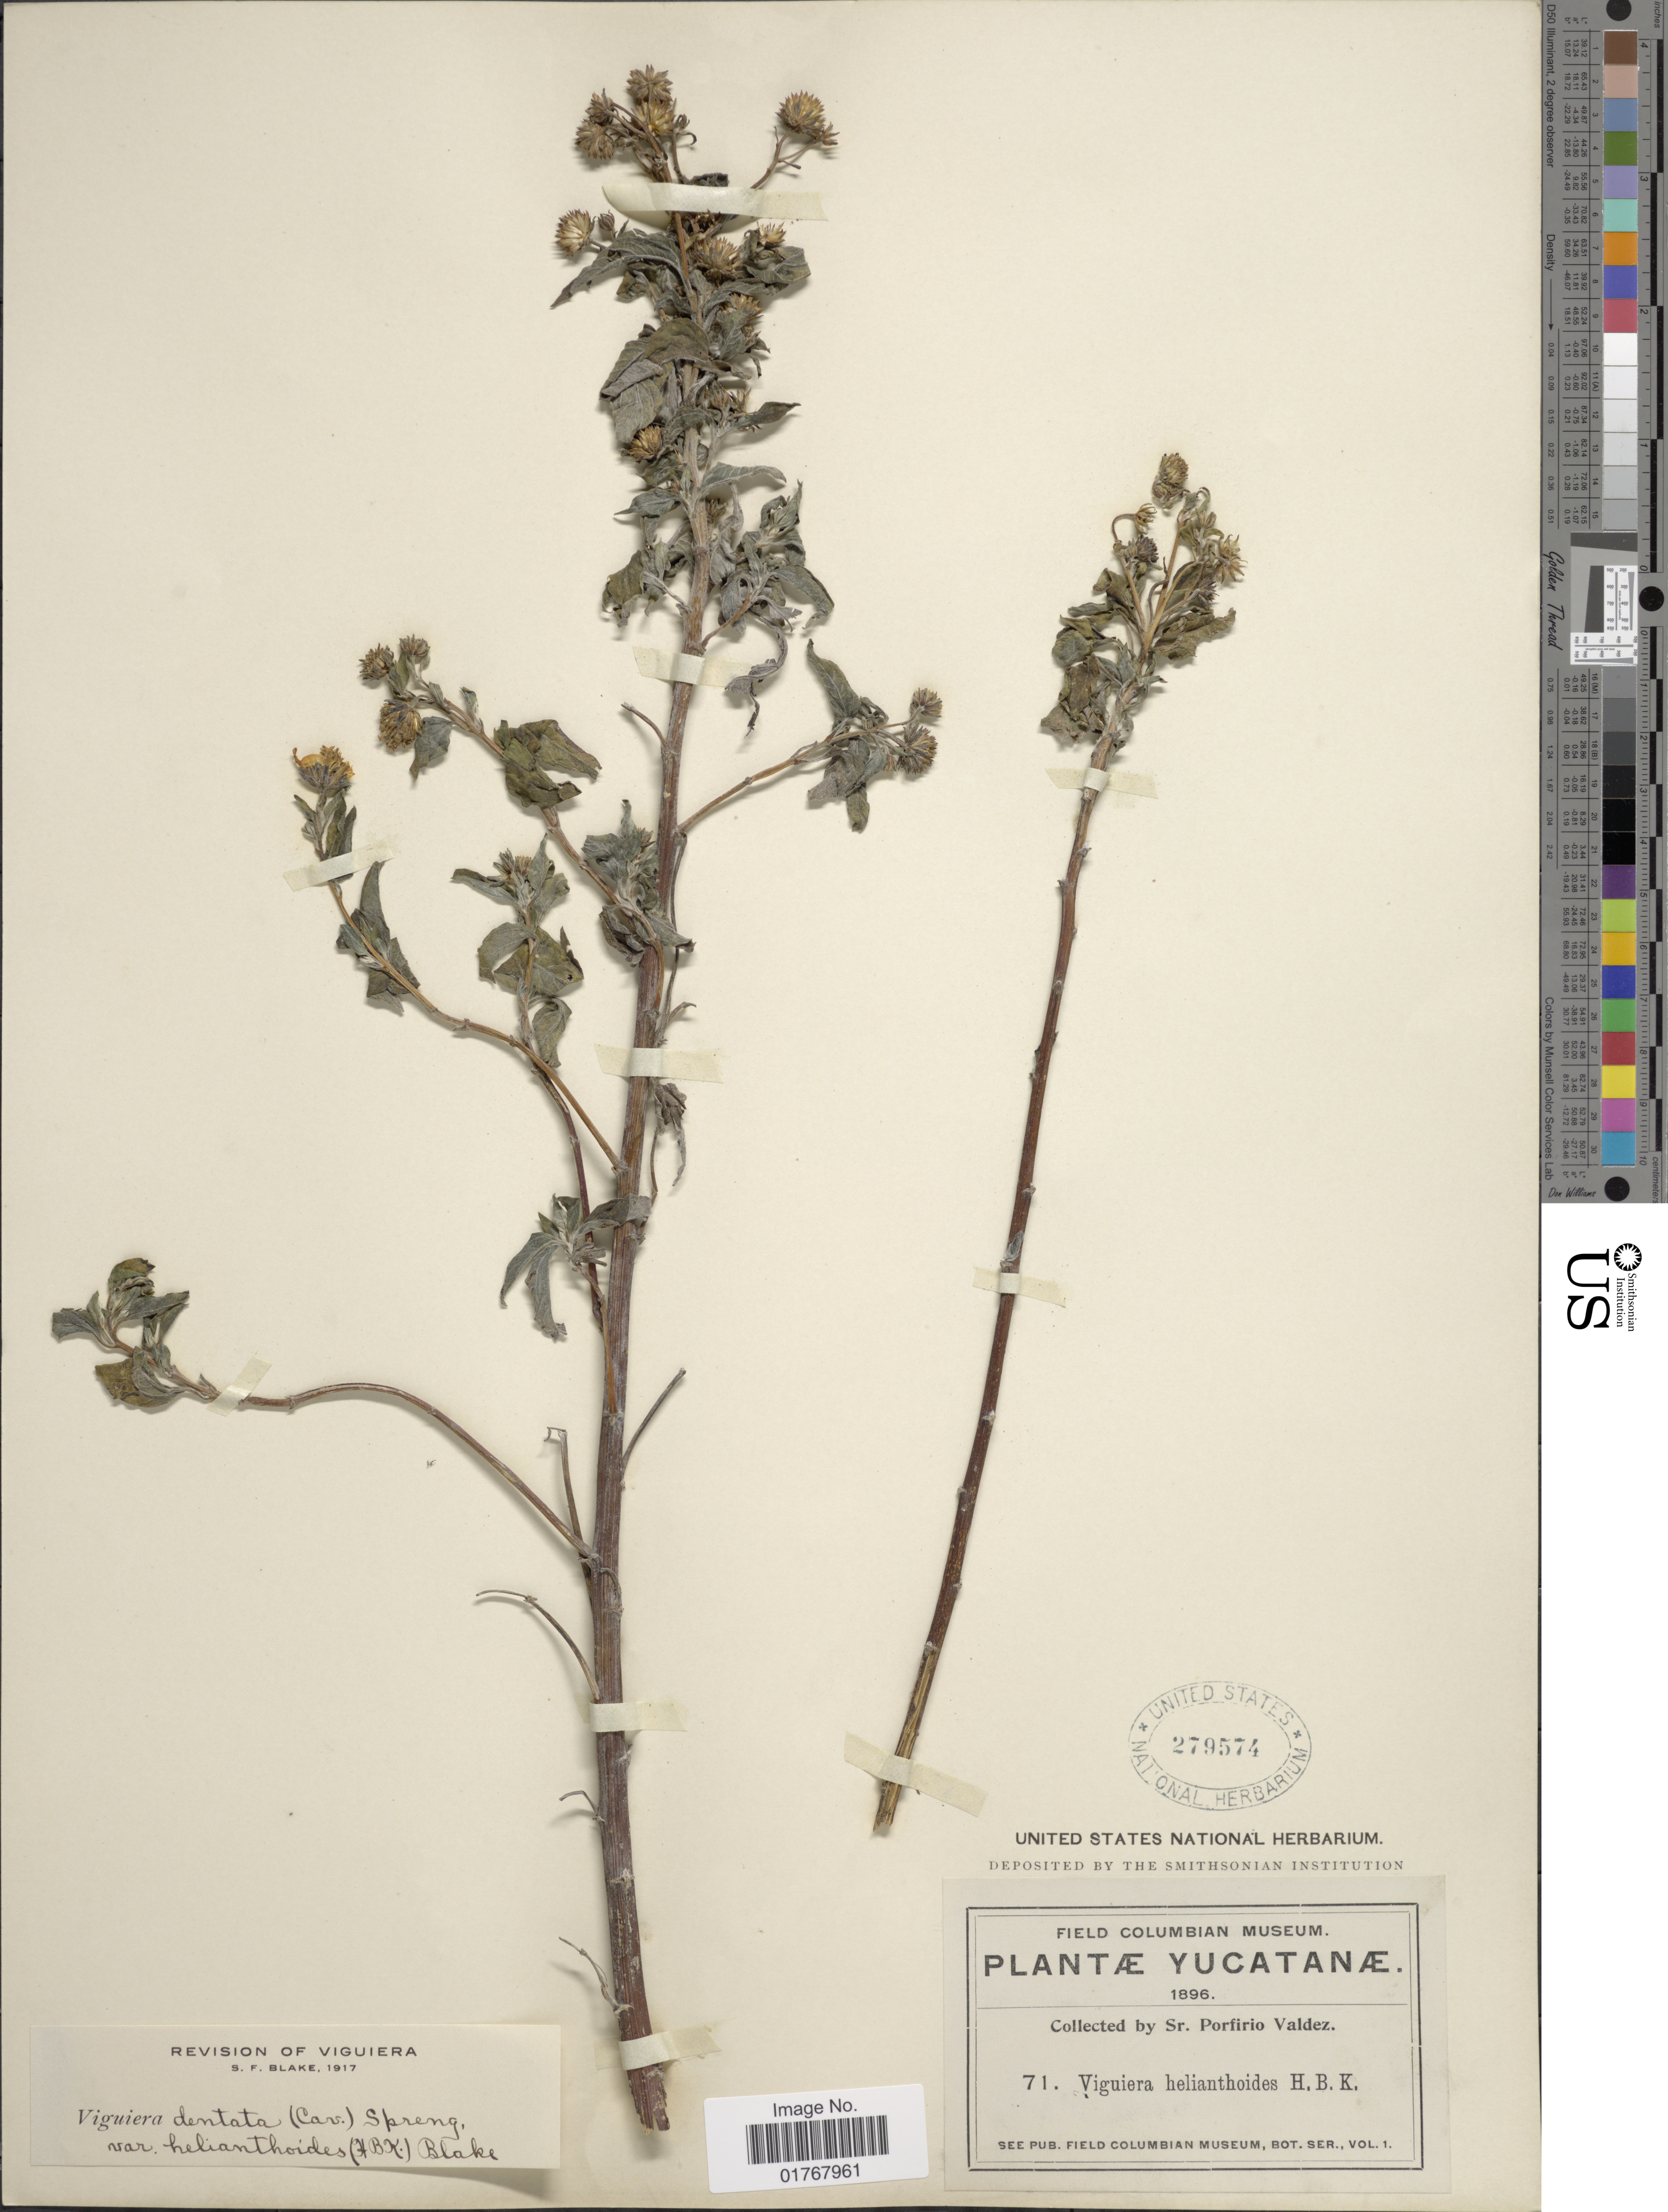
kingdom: Plantae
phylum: Tracheophyta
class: Magnoliopsida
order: Asterales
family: Asteraceae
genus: Viguiera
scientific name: Viguiera dentata var. helianthoides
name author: (Kunth) Blake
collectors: P. Valdez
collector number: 71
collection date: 1896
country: Mexico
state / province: Yucatán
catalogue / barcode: US 279574